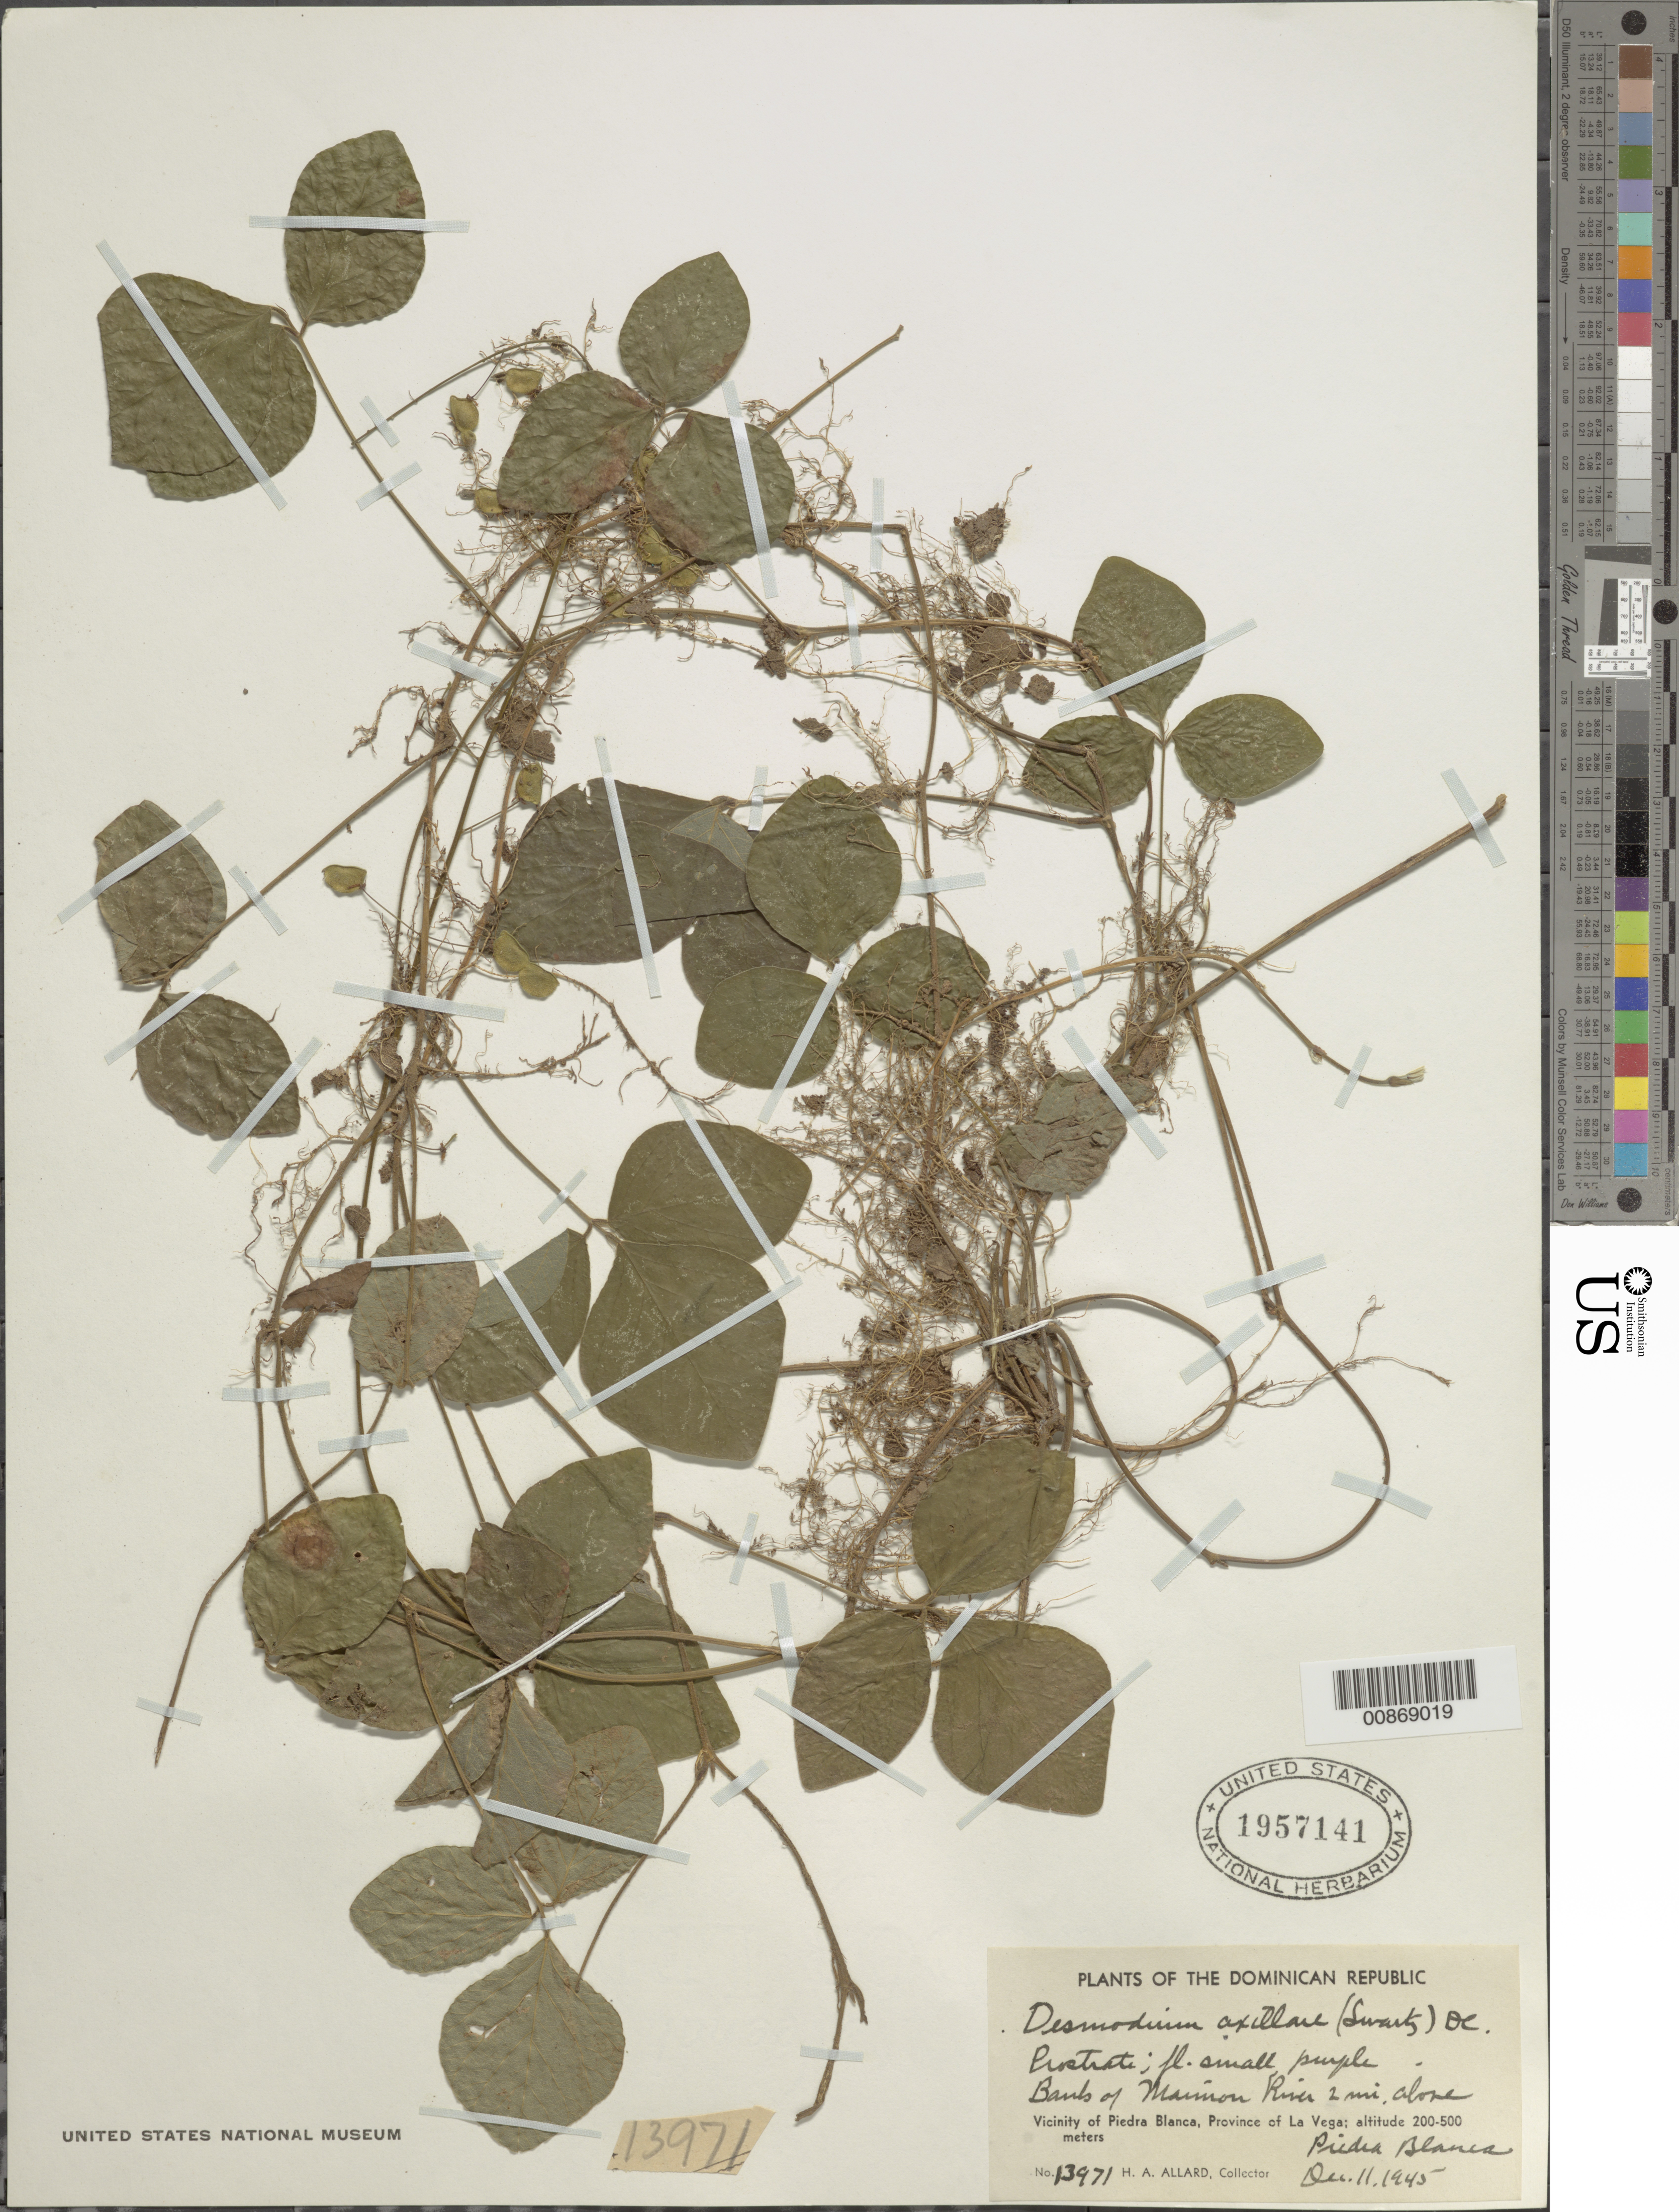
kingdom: Plantae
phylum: Tracheophyta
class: Magnoliopsida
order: Fabales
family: Fabaceae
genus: Desmodium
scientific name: Desmodium axillare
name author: (Sw.) DC.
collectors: H. A. Allard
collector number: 13971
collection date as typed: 11 Dec 1945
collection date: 1945-12-11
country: Dominican Republic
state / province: La Vega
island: Hispaniola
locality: Banks of Maimon River, 2 mi. above Piedra Blanca.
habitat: Banks of river.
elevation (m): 200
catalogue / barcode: US 1957141